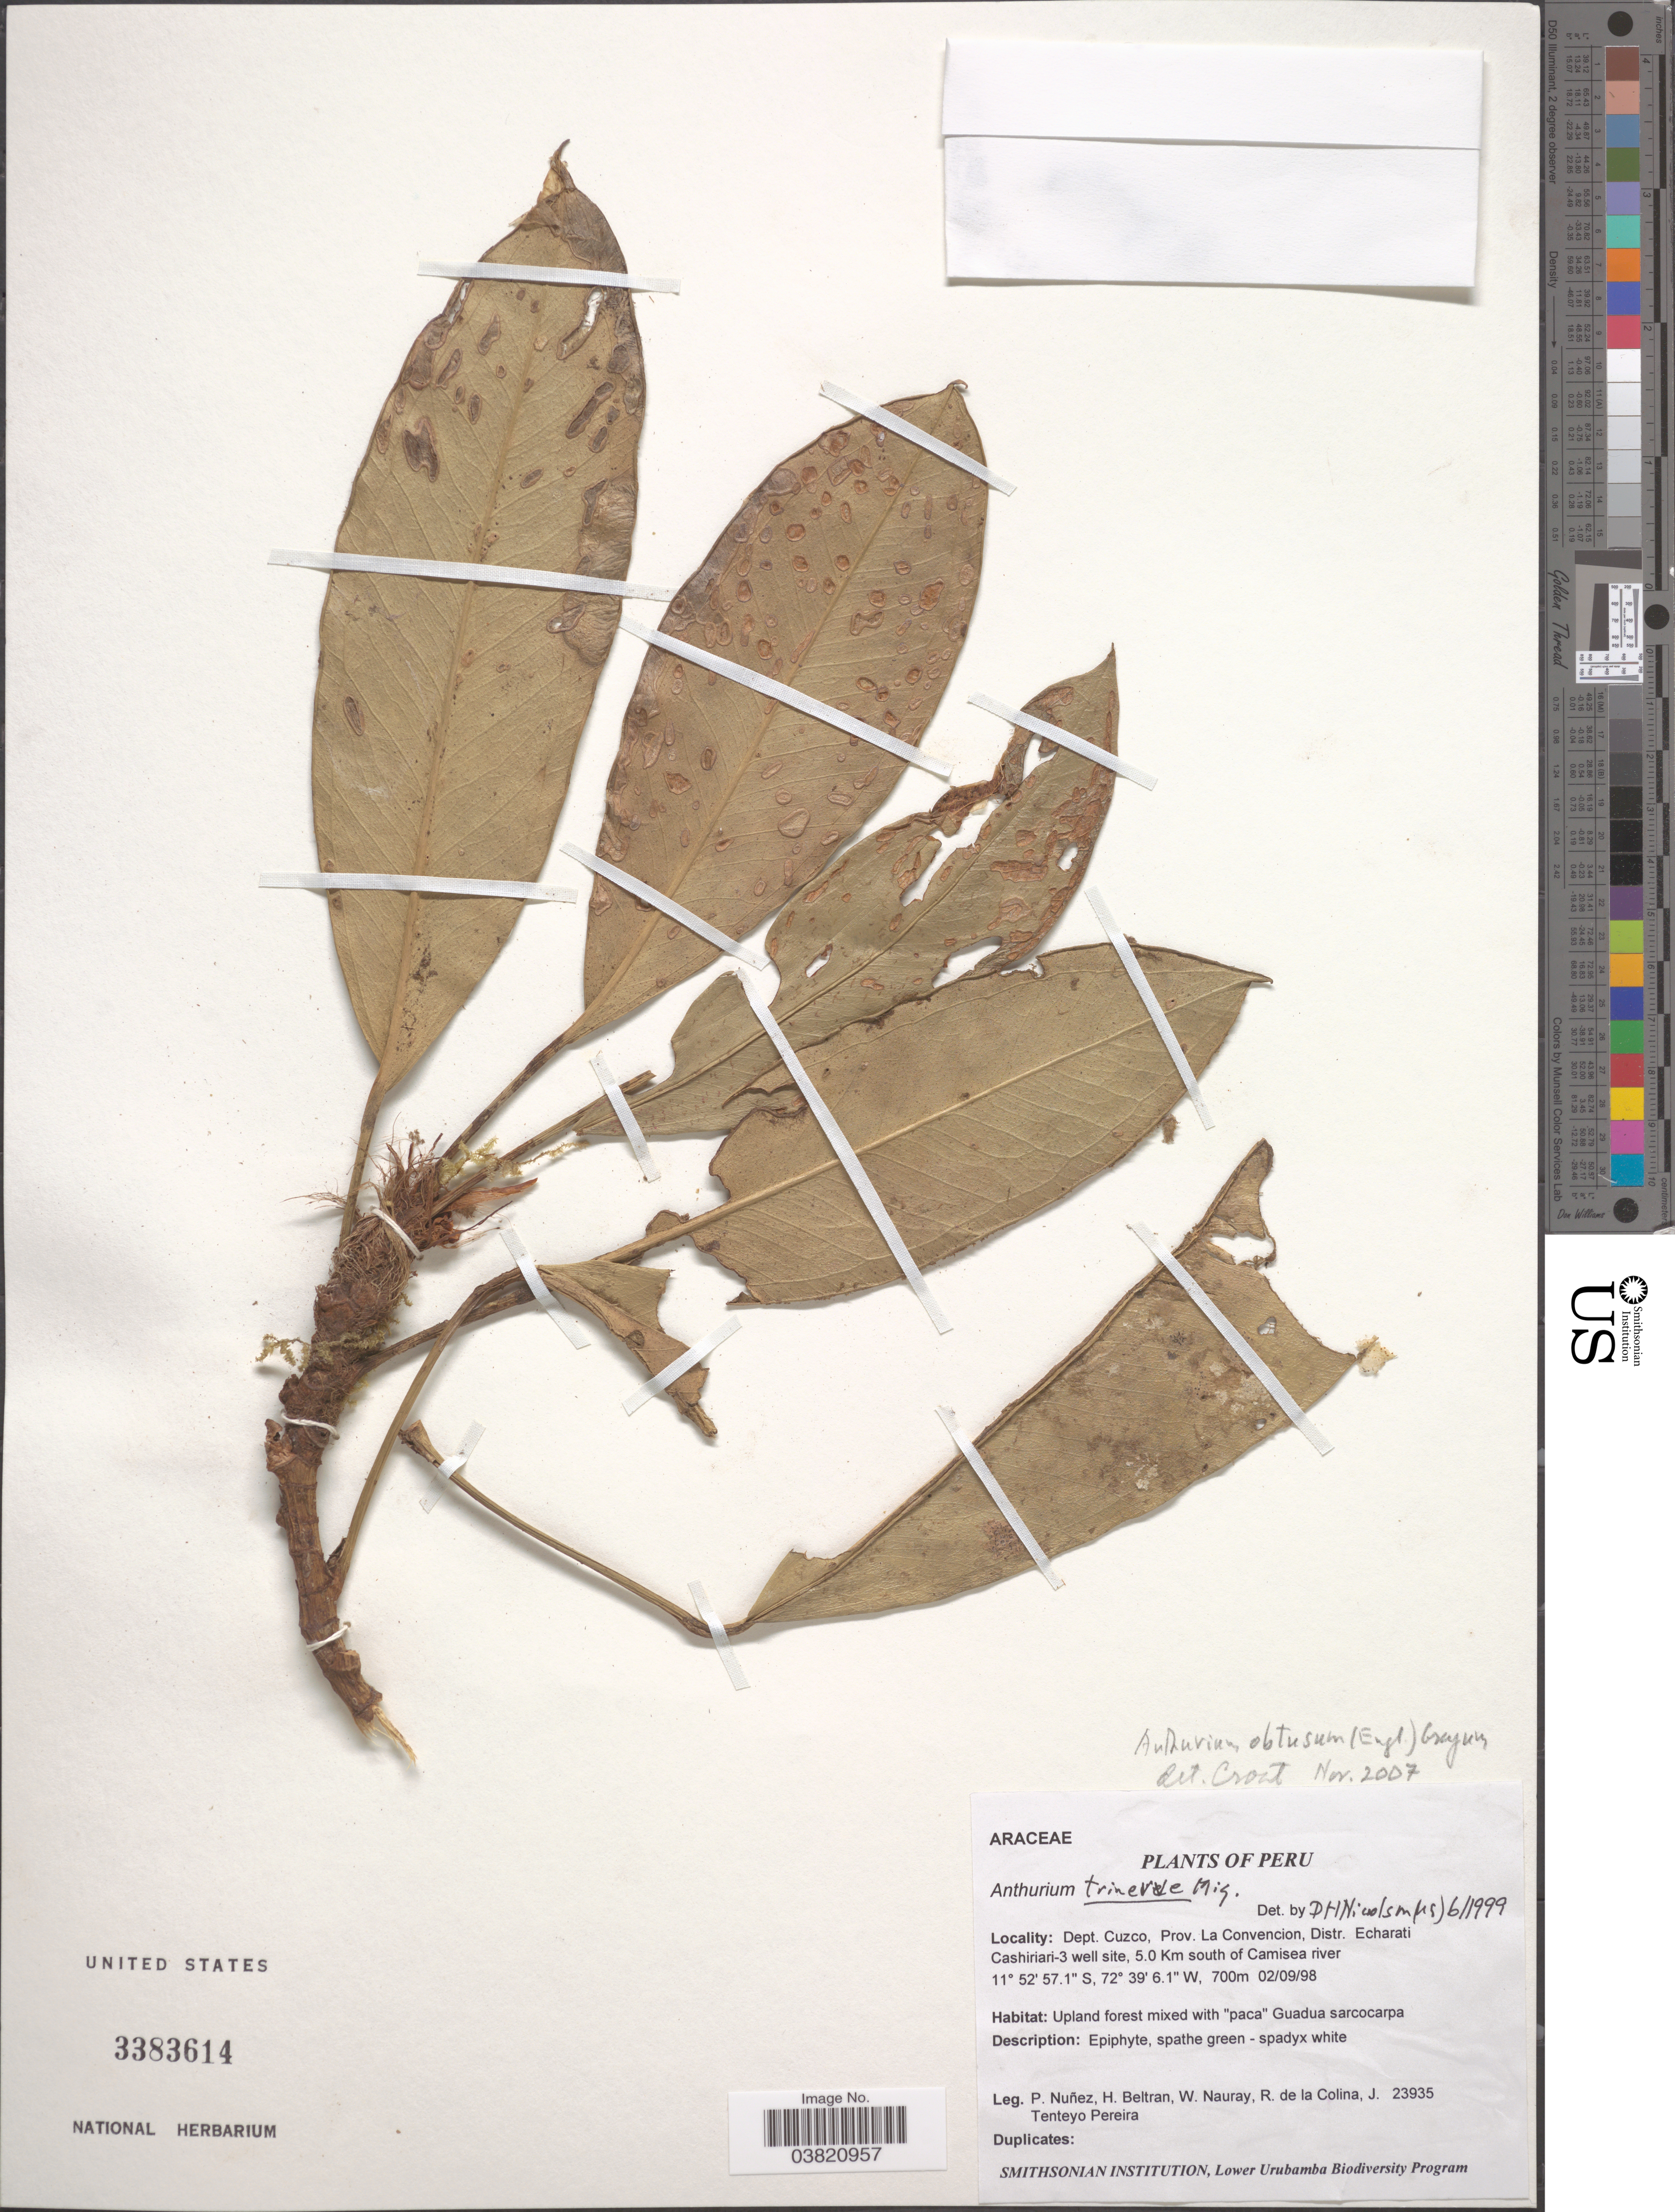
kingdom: Plantae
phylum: Tracheophyta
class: Liliopsida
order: Alismatales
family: Araceae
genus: Anthurium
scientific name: Anthurium obtusatum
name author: Engl.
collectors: P. Nuñez V., H. Beltran, W. Nauray, R. de La Colina & J. Tenteyo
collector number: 23935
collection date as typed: Transcribed d/m/y: 2/9/98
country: Peru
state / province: Cusco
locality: Dept. Cuzco, Prov. La Convencion, Distr. Echarati Cashiriari-3 well site, 5.0 Km south of Camisea river.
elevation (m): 700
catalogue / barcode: US 3383614